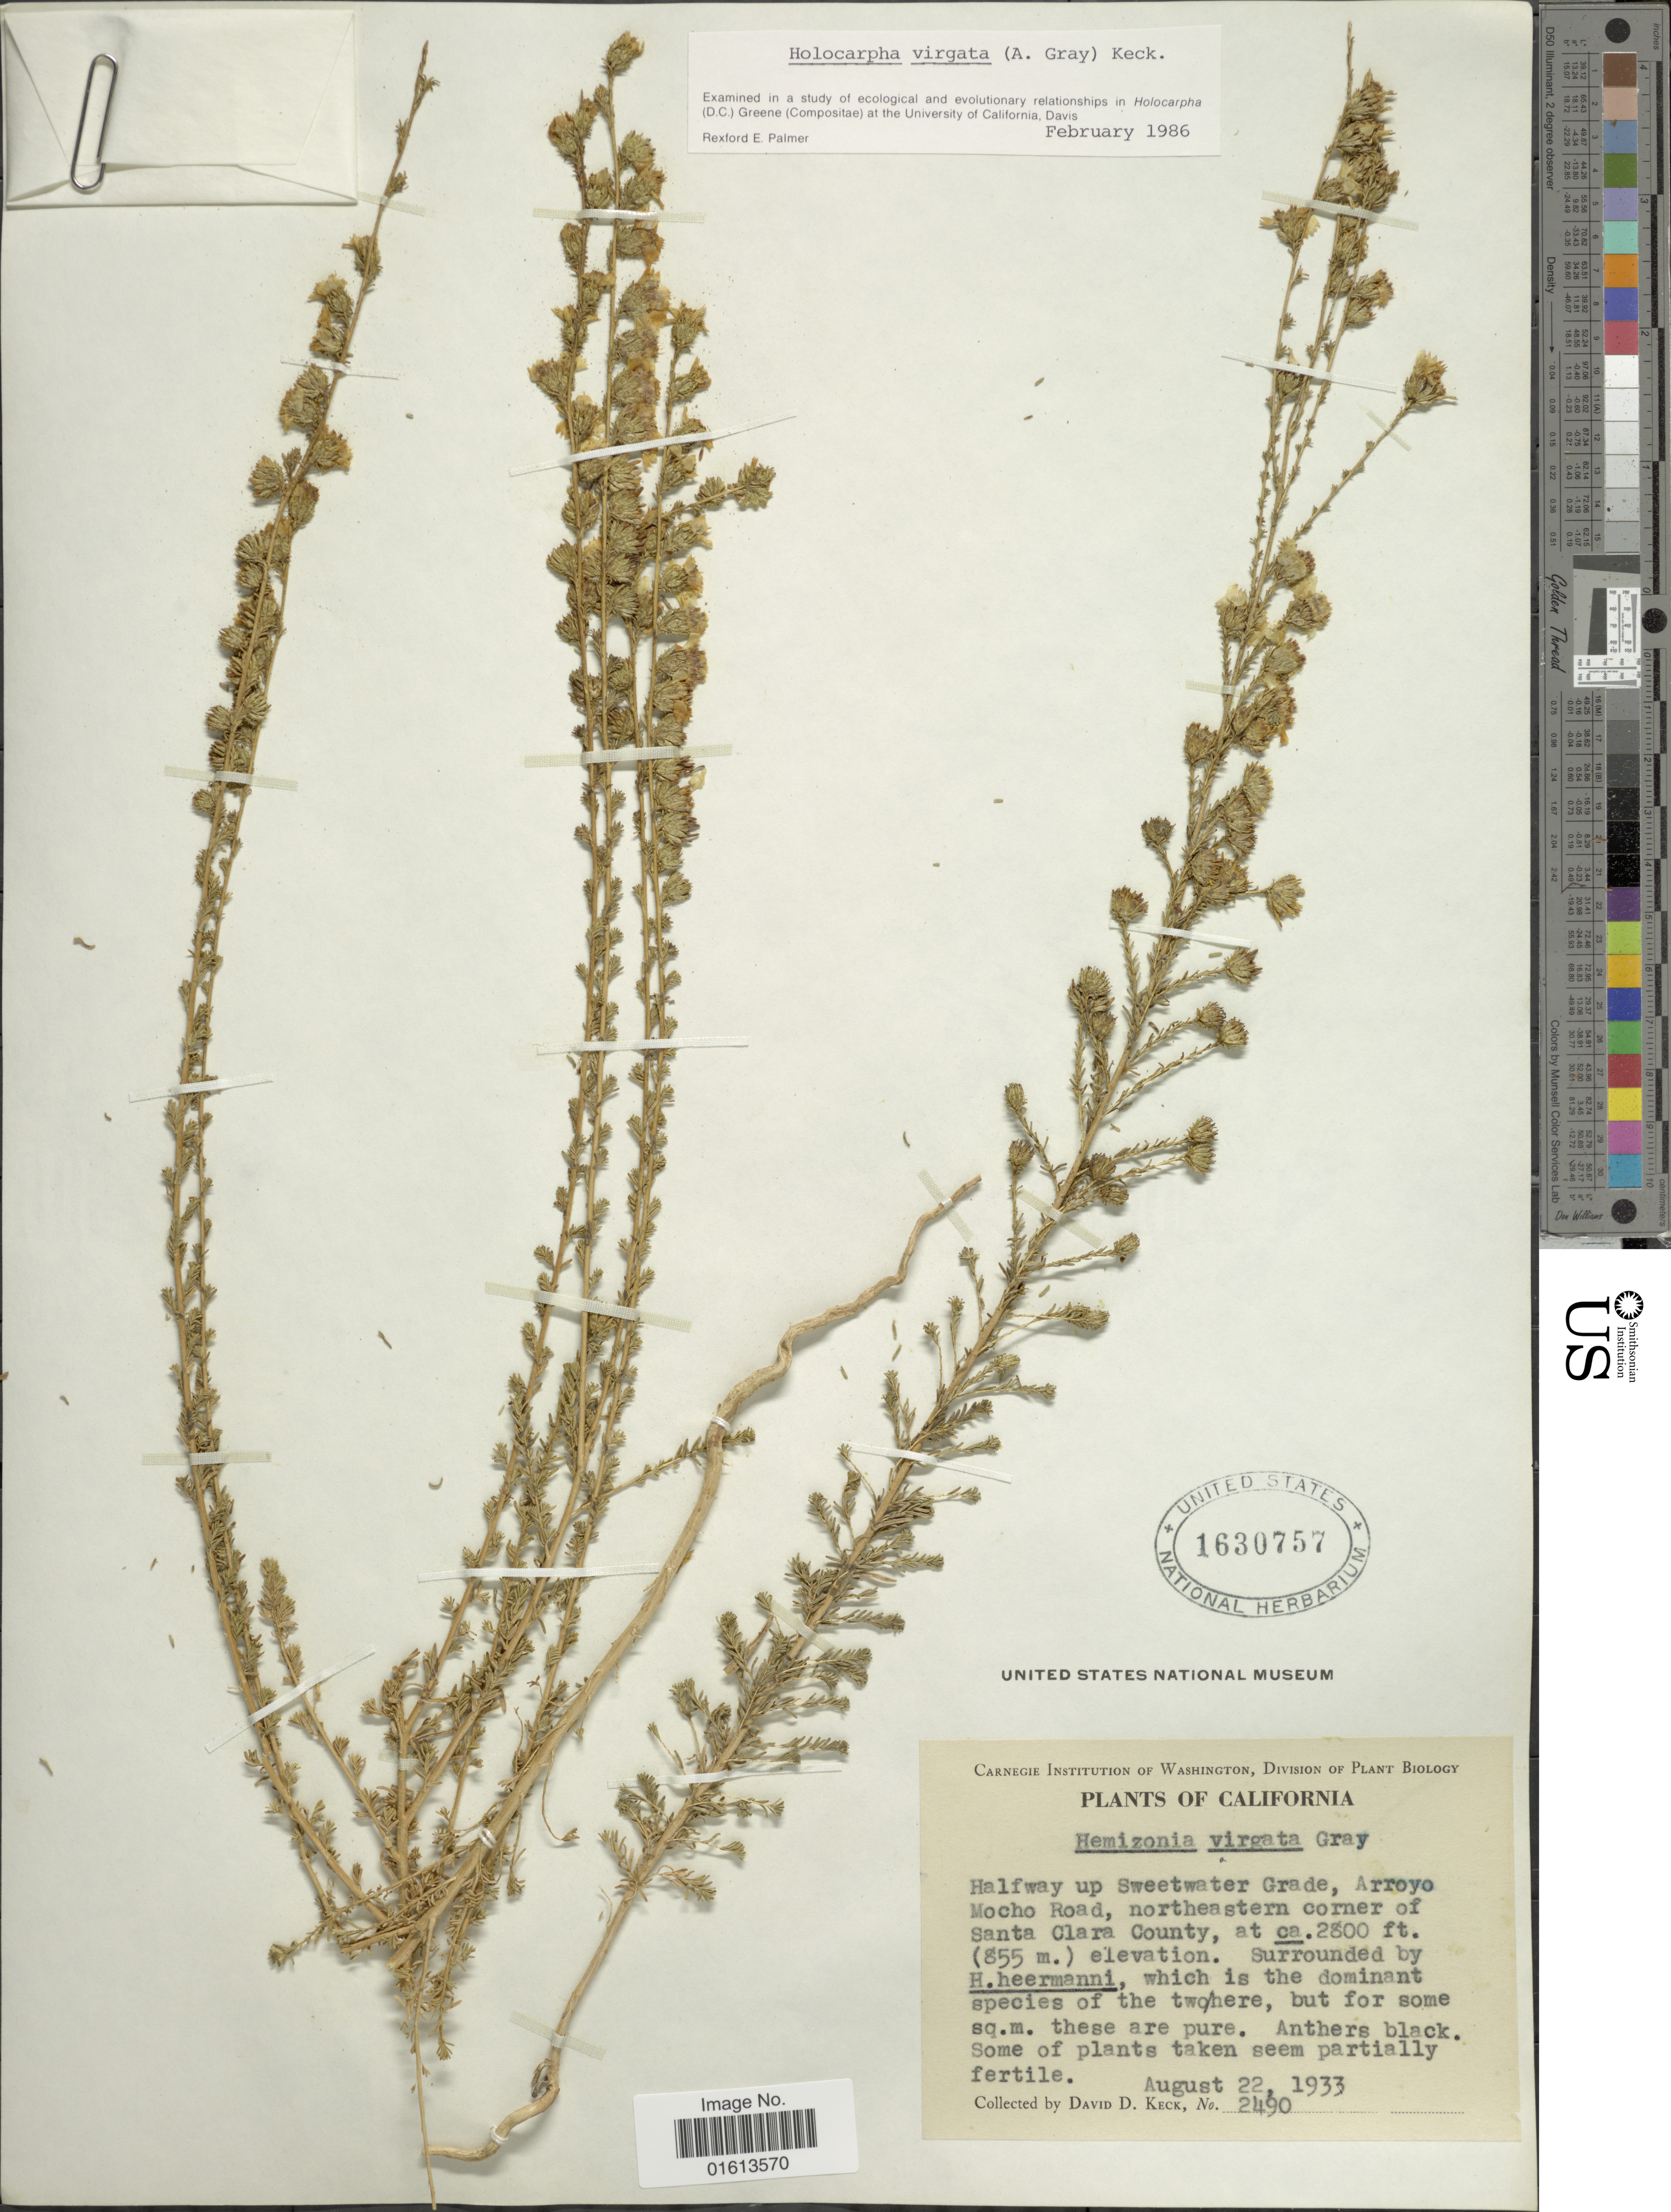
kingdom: Plantae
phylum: Tracheophyta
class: Magnoliopsida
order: Asterales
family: Asteraceae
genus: Holocarpha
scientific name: Holocarpha virgata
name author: (A. Gray) D.D. Keck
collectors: D. D. Keck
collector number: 2490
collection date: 1933-08-22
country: United States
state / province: California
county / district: Santa Clara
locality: California. Halway up Sweetwater Grade, Arroyo Mocho Road, northeastern corner of Santa Clara County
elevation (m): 855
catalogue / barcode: US 1630757